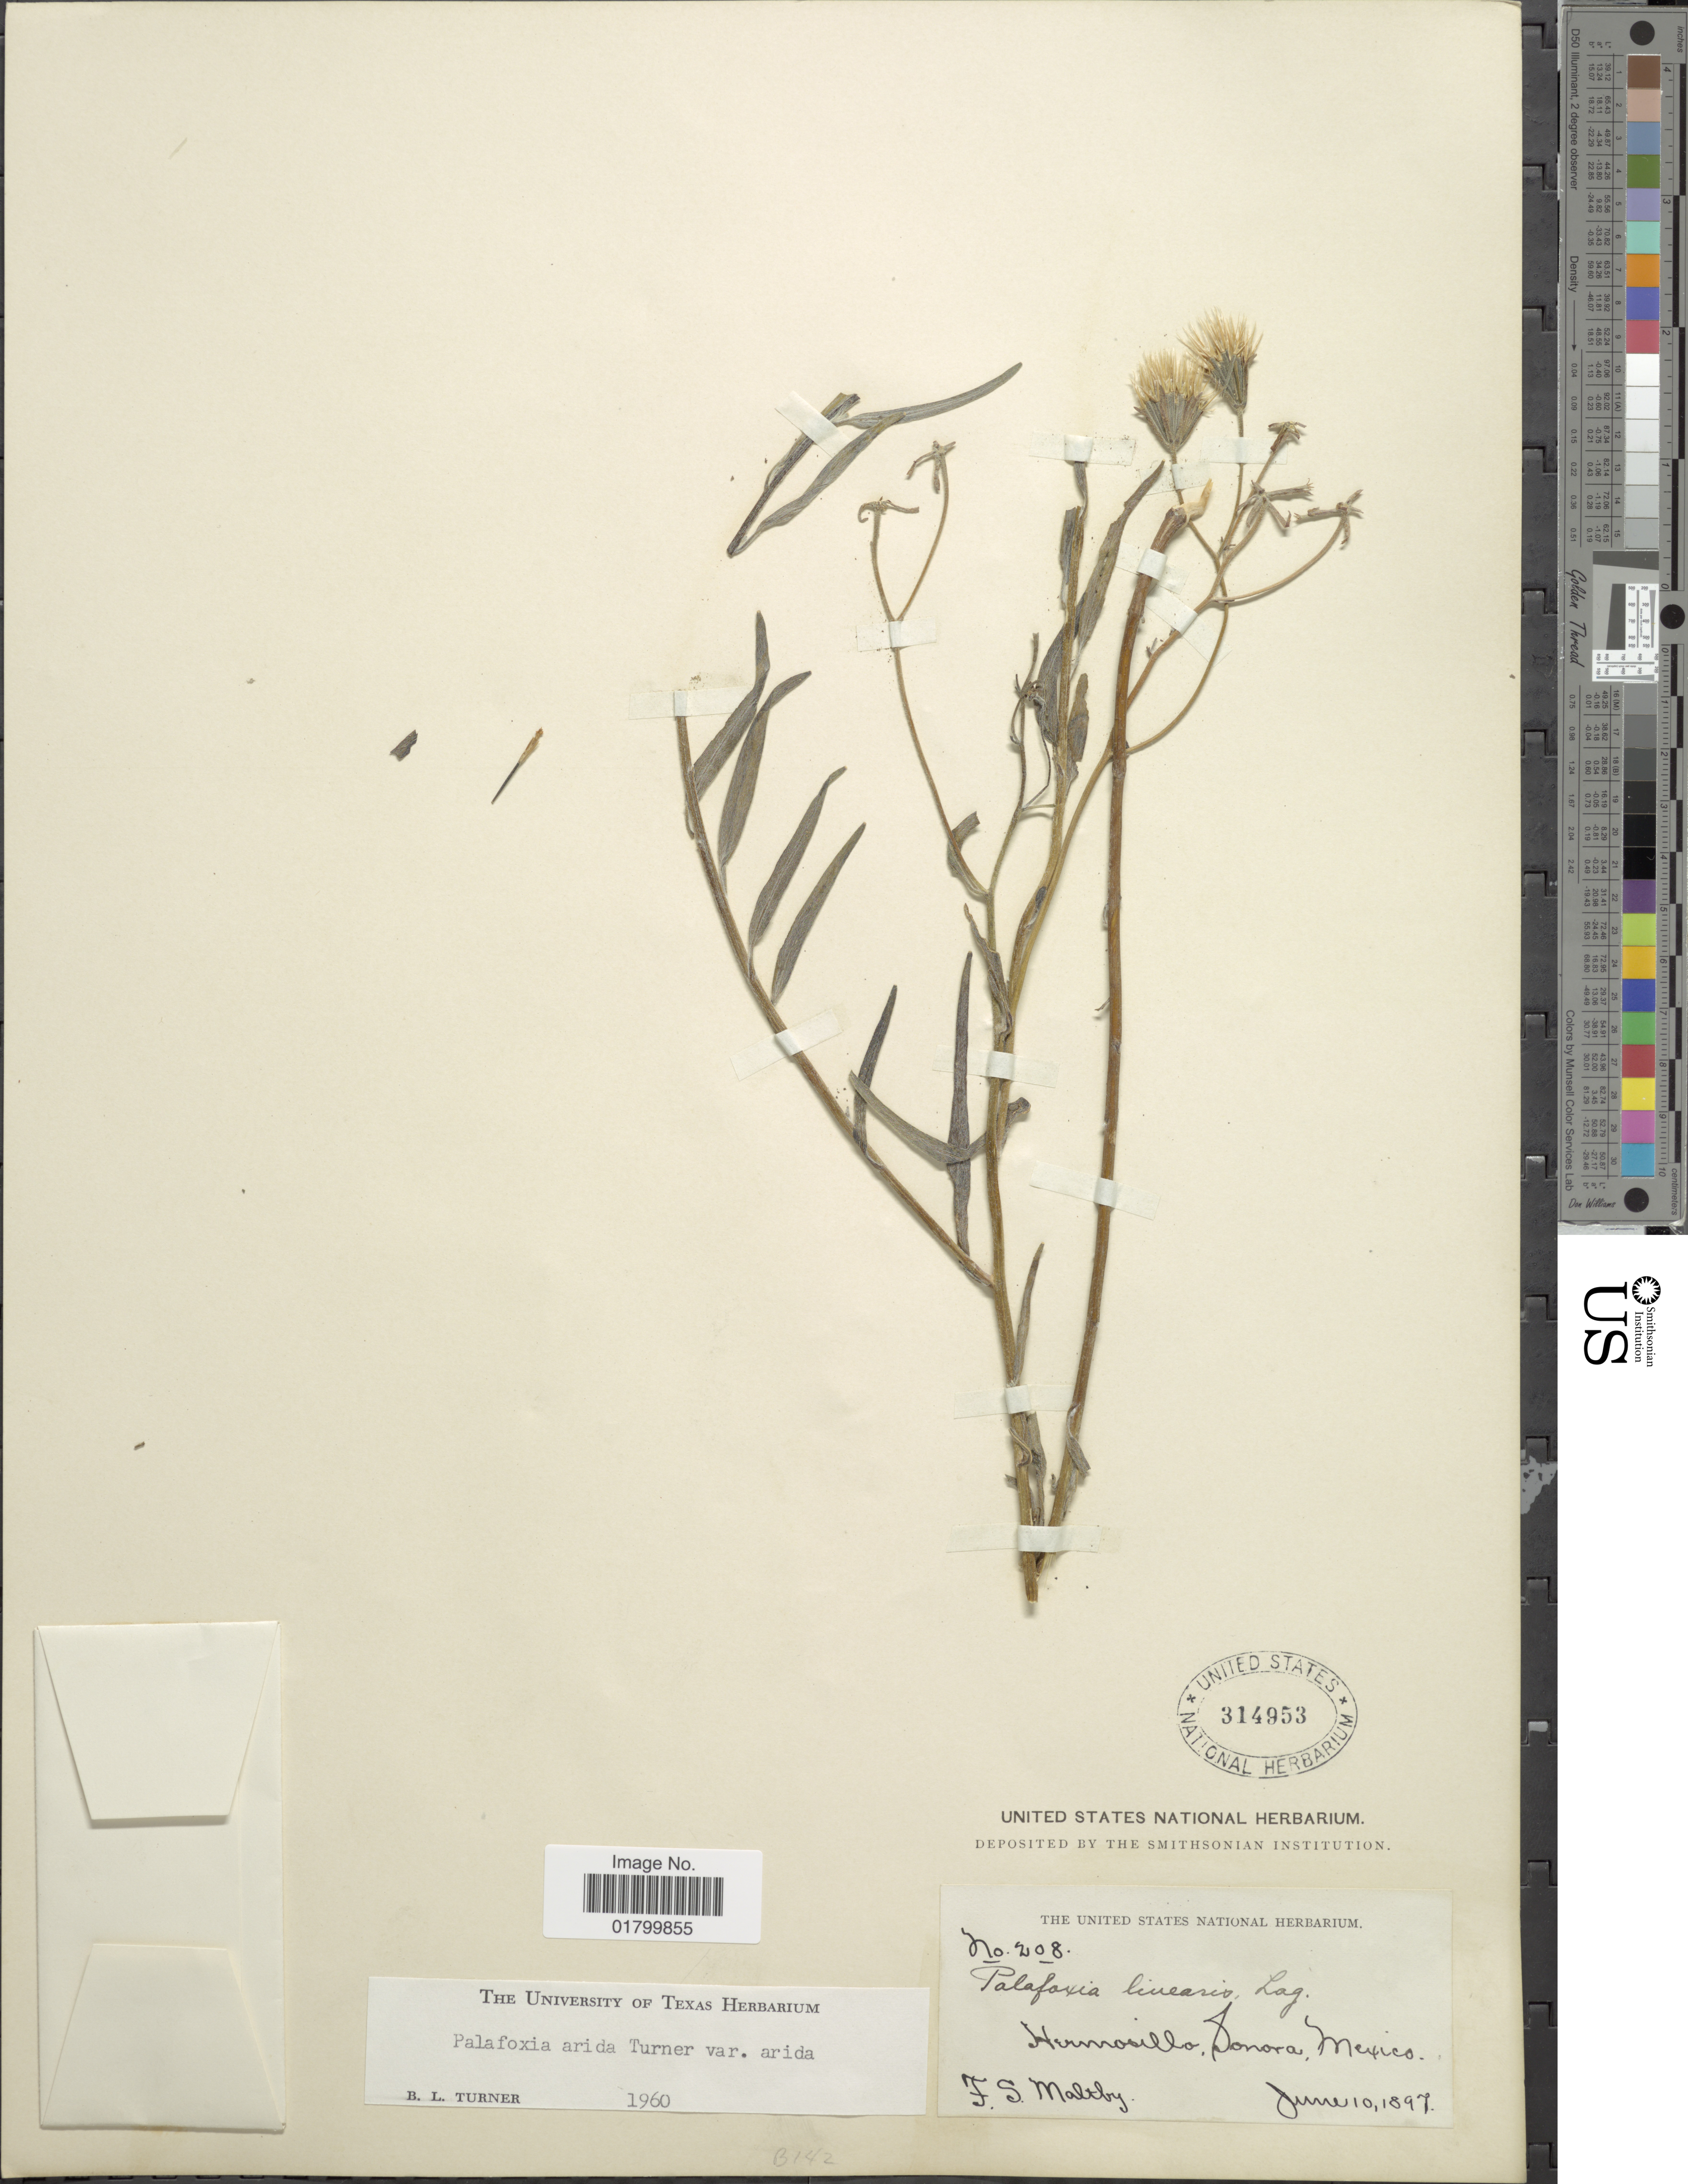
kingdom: Plantae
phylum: Tracheophyta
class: Magnoliopsida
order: Asterales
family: Asteraceae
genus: Palafoxia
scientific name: Palafoxia arida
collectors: F. S. Maltby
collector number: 208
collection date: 1897-06-10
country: Mexico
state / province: Sonora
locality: Hermosillo, Sonora, Mexico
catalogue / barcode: US 314953